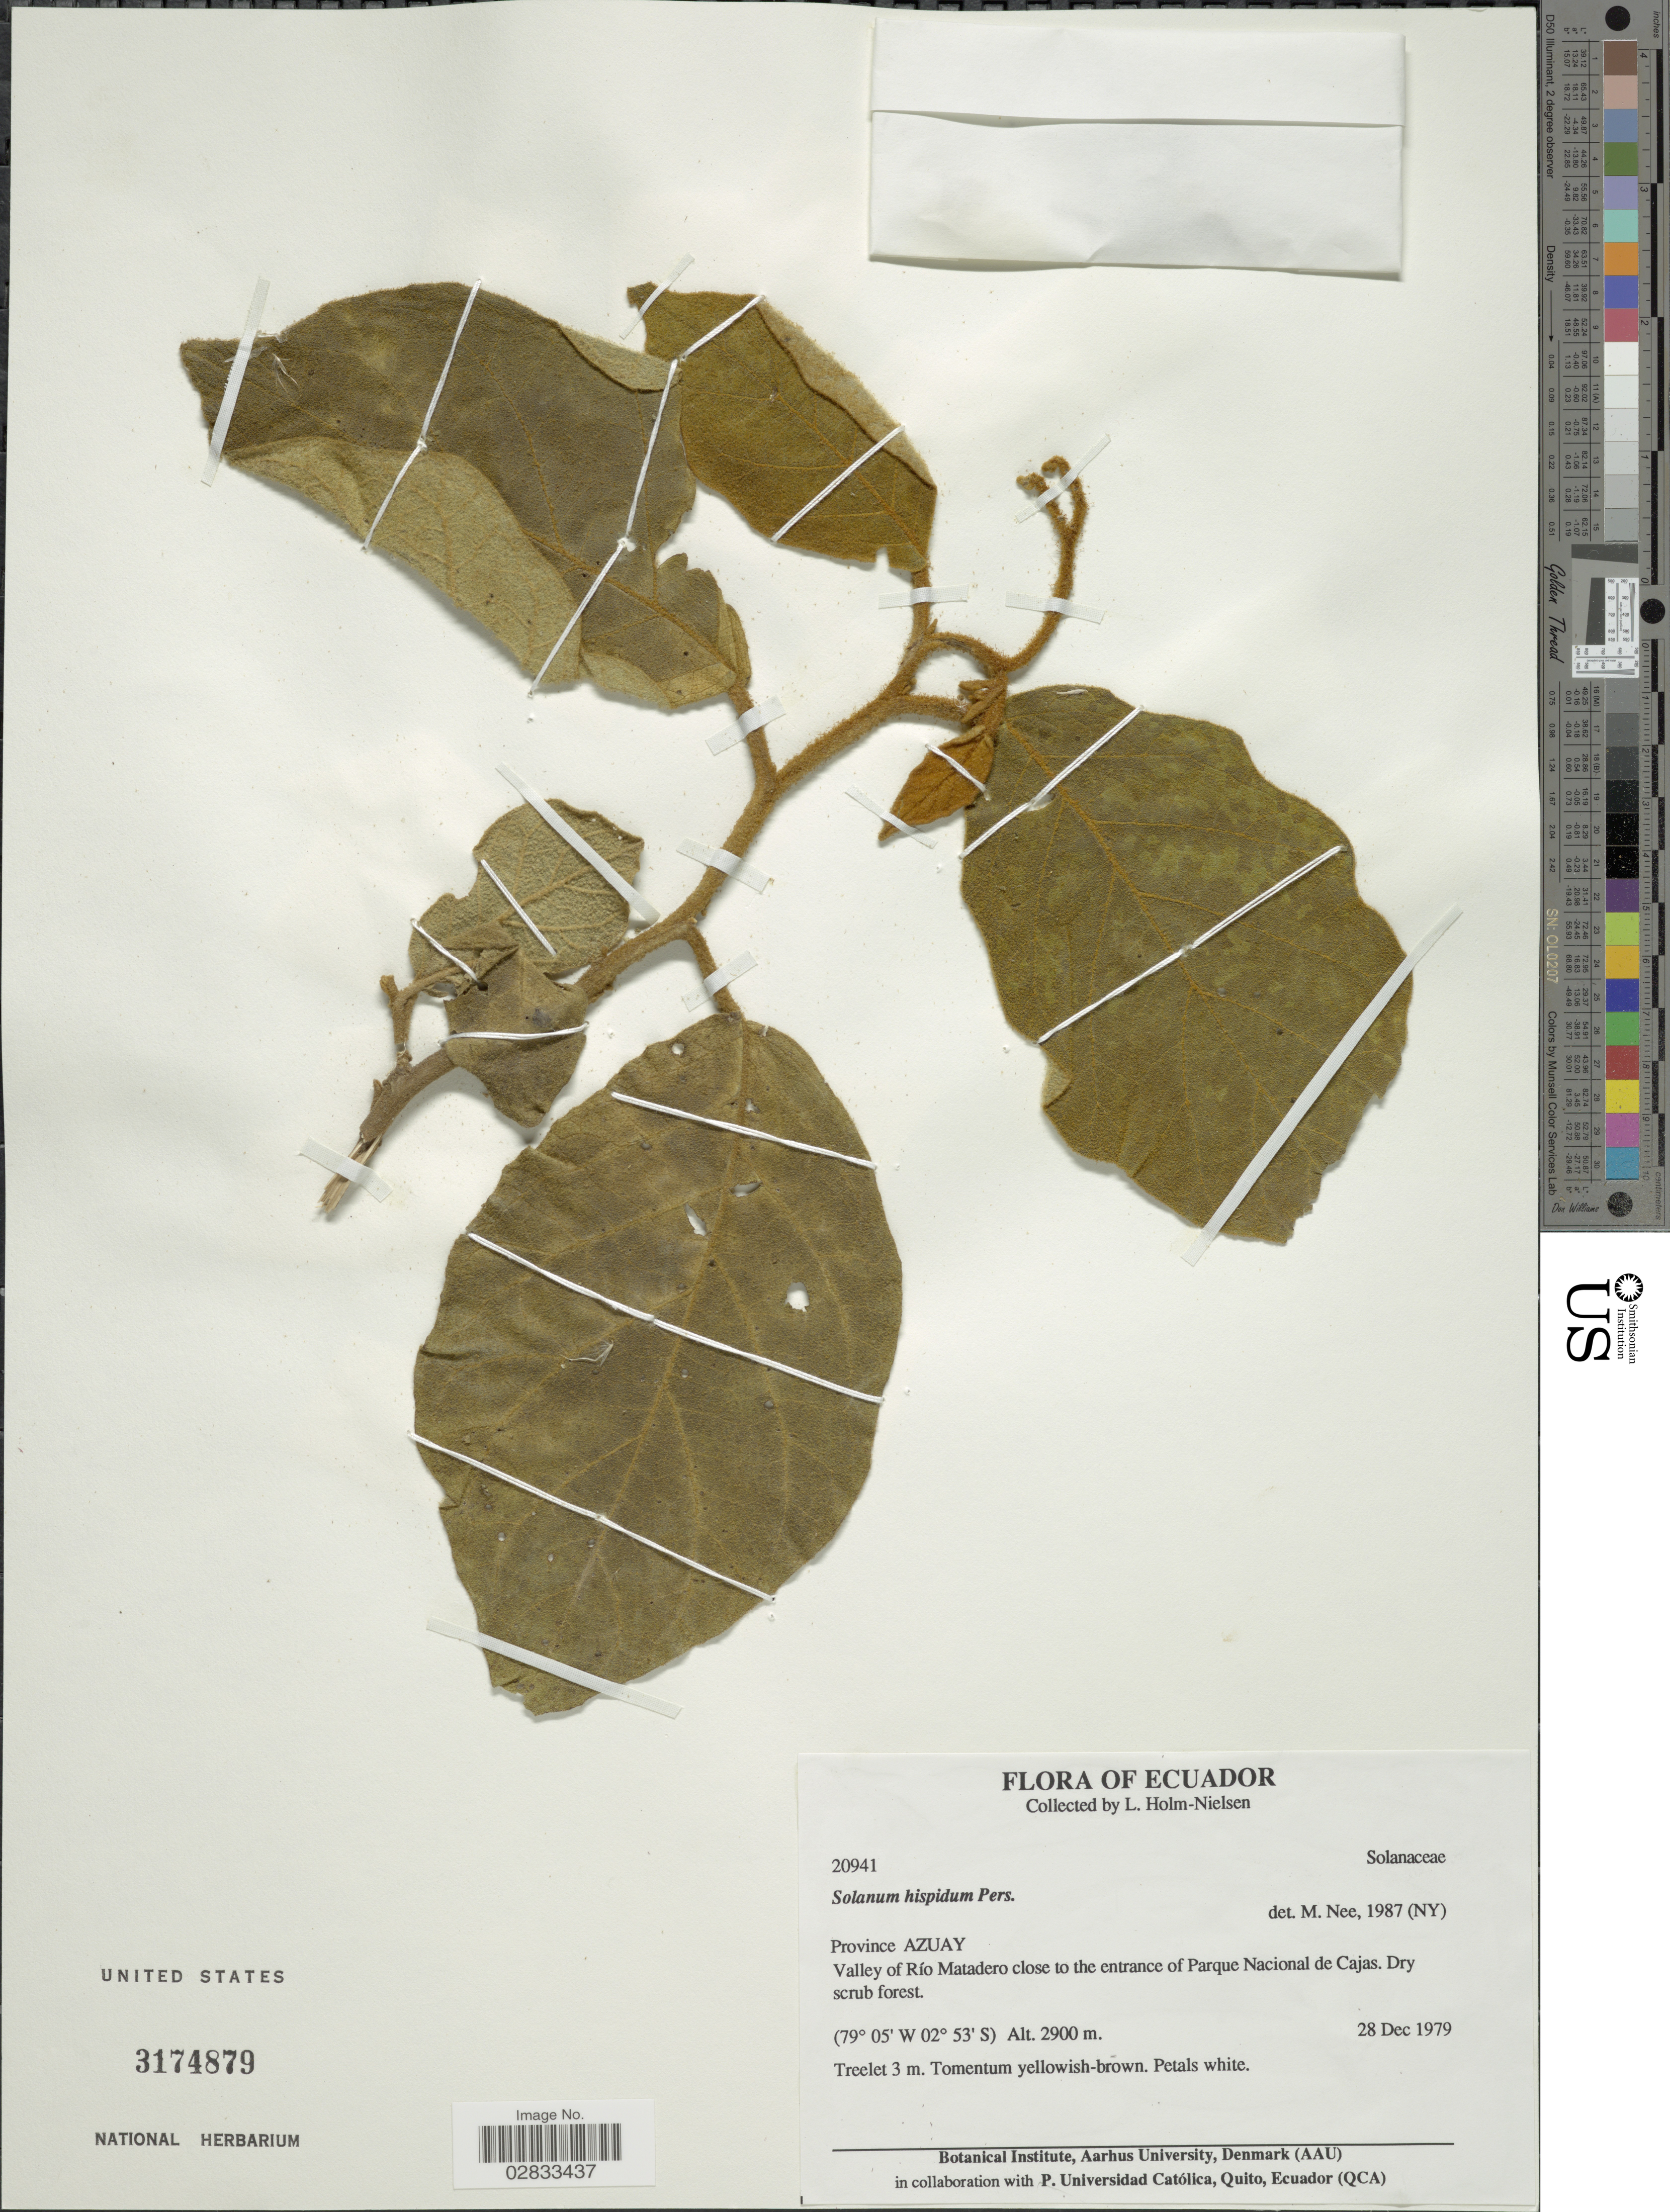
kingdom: Plantae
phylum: Tracheophyta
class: Magnoliopsida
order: Solanales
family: Solanaceae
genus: Solanum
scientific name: Solanum hispidum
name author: Pers.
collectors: L. Holm-Nielsen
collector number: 20941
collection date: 1979-12-28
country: Ecuador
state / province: Azuay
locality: Province Azuay, Valley of Río Matadero close to the entrance of Parque Nacional de Cajas.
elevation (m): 2900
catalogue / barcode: US 3174879